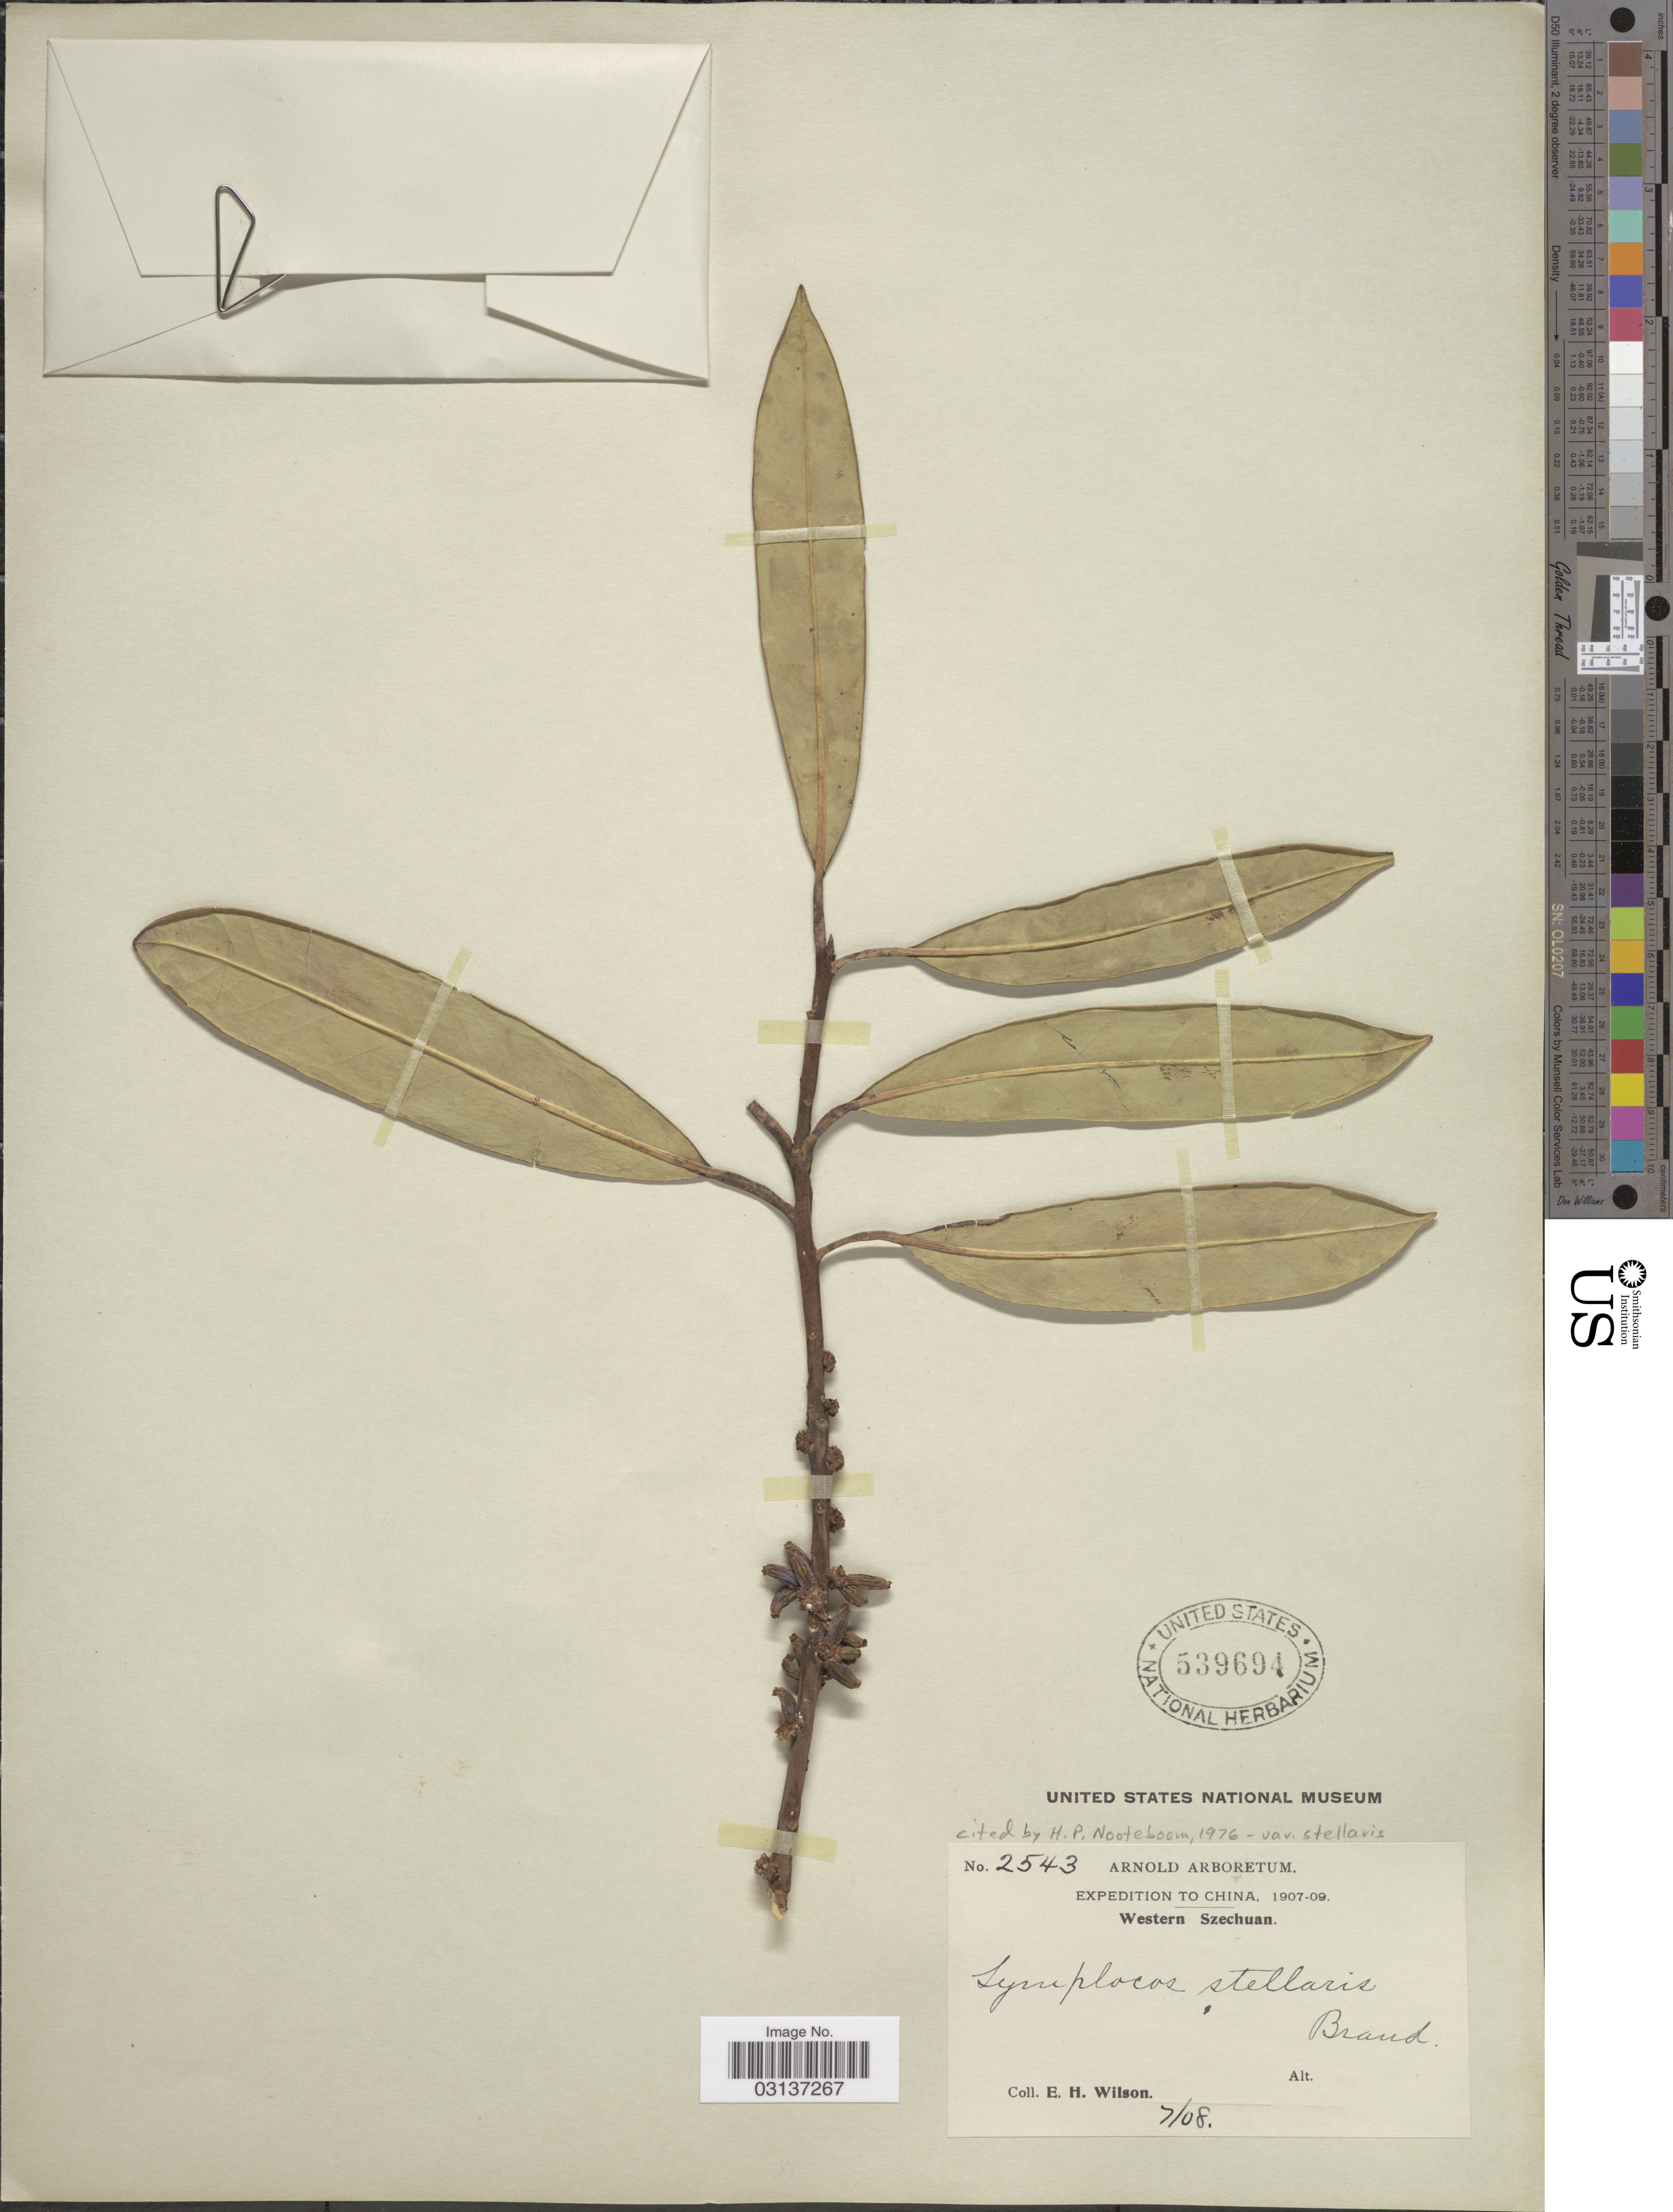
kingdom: Plantae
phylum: Tracheophyta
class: Magnoliopsida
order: Ericales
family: Symplocaceae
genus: Symplocos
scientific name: Symplocos stellaris var. stellaris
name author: Brand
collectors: E. Wilson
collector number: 2543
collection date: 1908-07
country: China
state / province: Sichuan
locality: Western Szechuan.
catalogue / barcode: US 539694